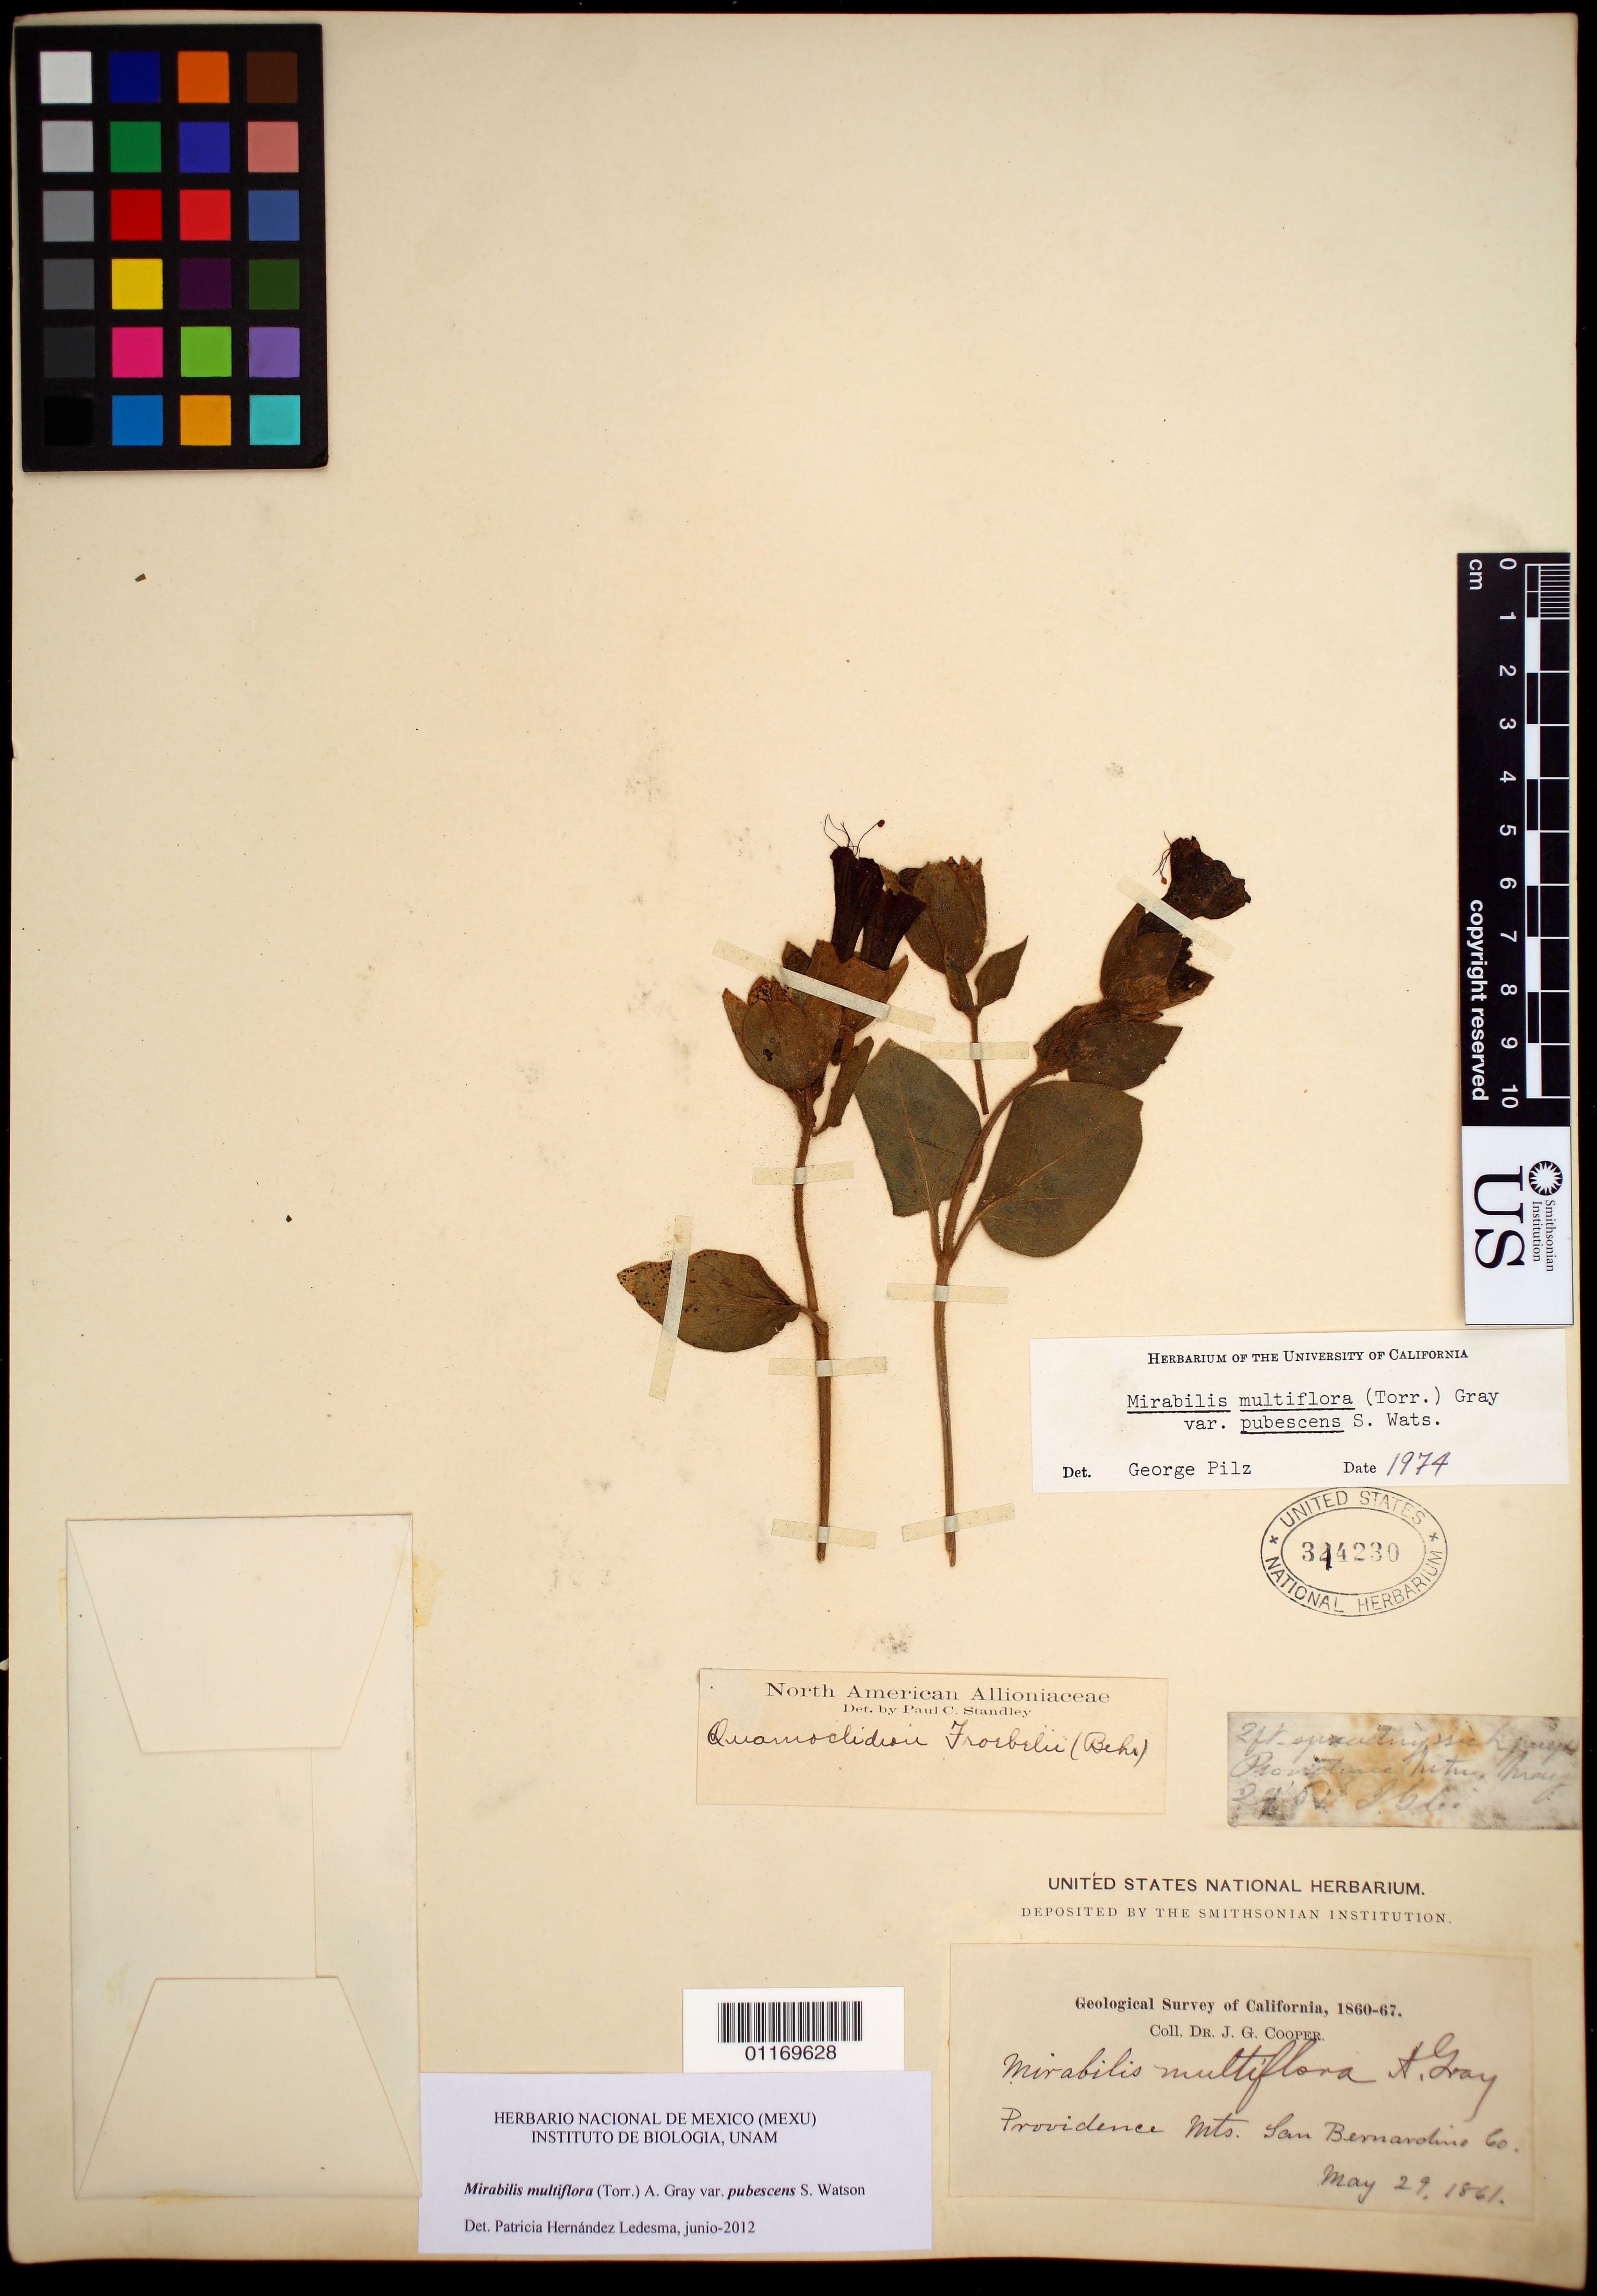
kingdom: Plantae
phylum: Tracheophyta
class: Magnoliopsida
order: Caryophyllales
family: Nyctaginaceae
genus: Mirabilis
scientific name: Mirabilis multiflora var. pubescens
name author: (Torr.) A. Gray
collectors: J. G. Cooper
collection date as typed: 29 May 1861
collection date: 1861-05-29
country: United States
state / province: California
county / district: San Bernardino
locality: Providence Mt.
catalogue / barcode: US 314230